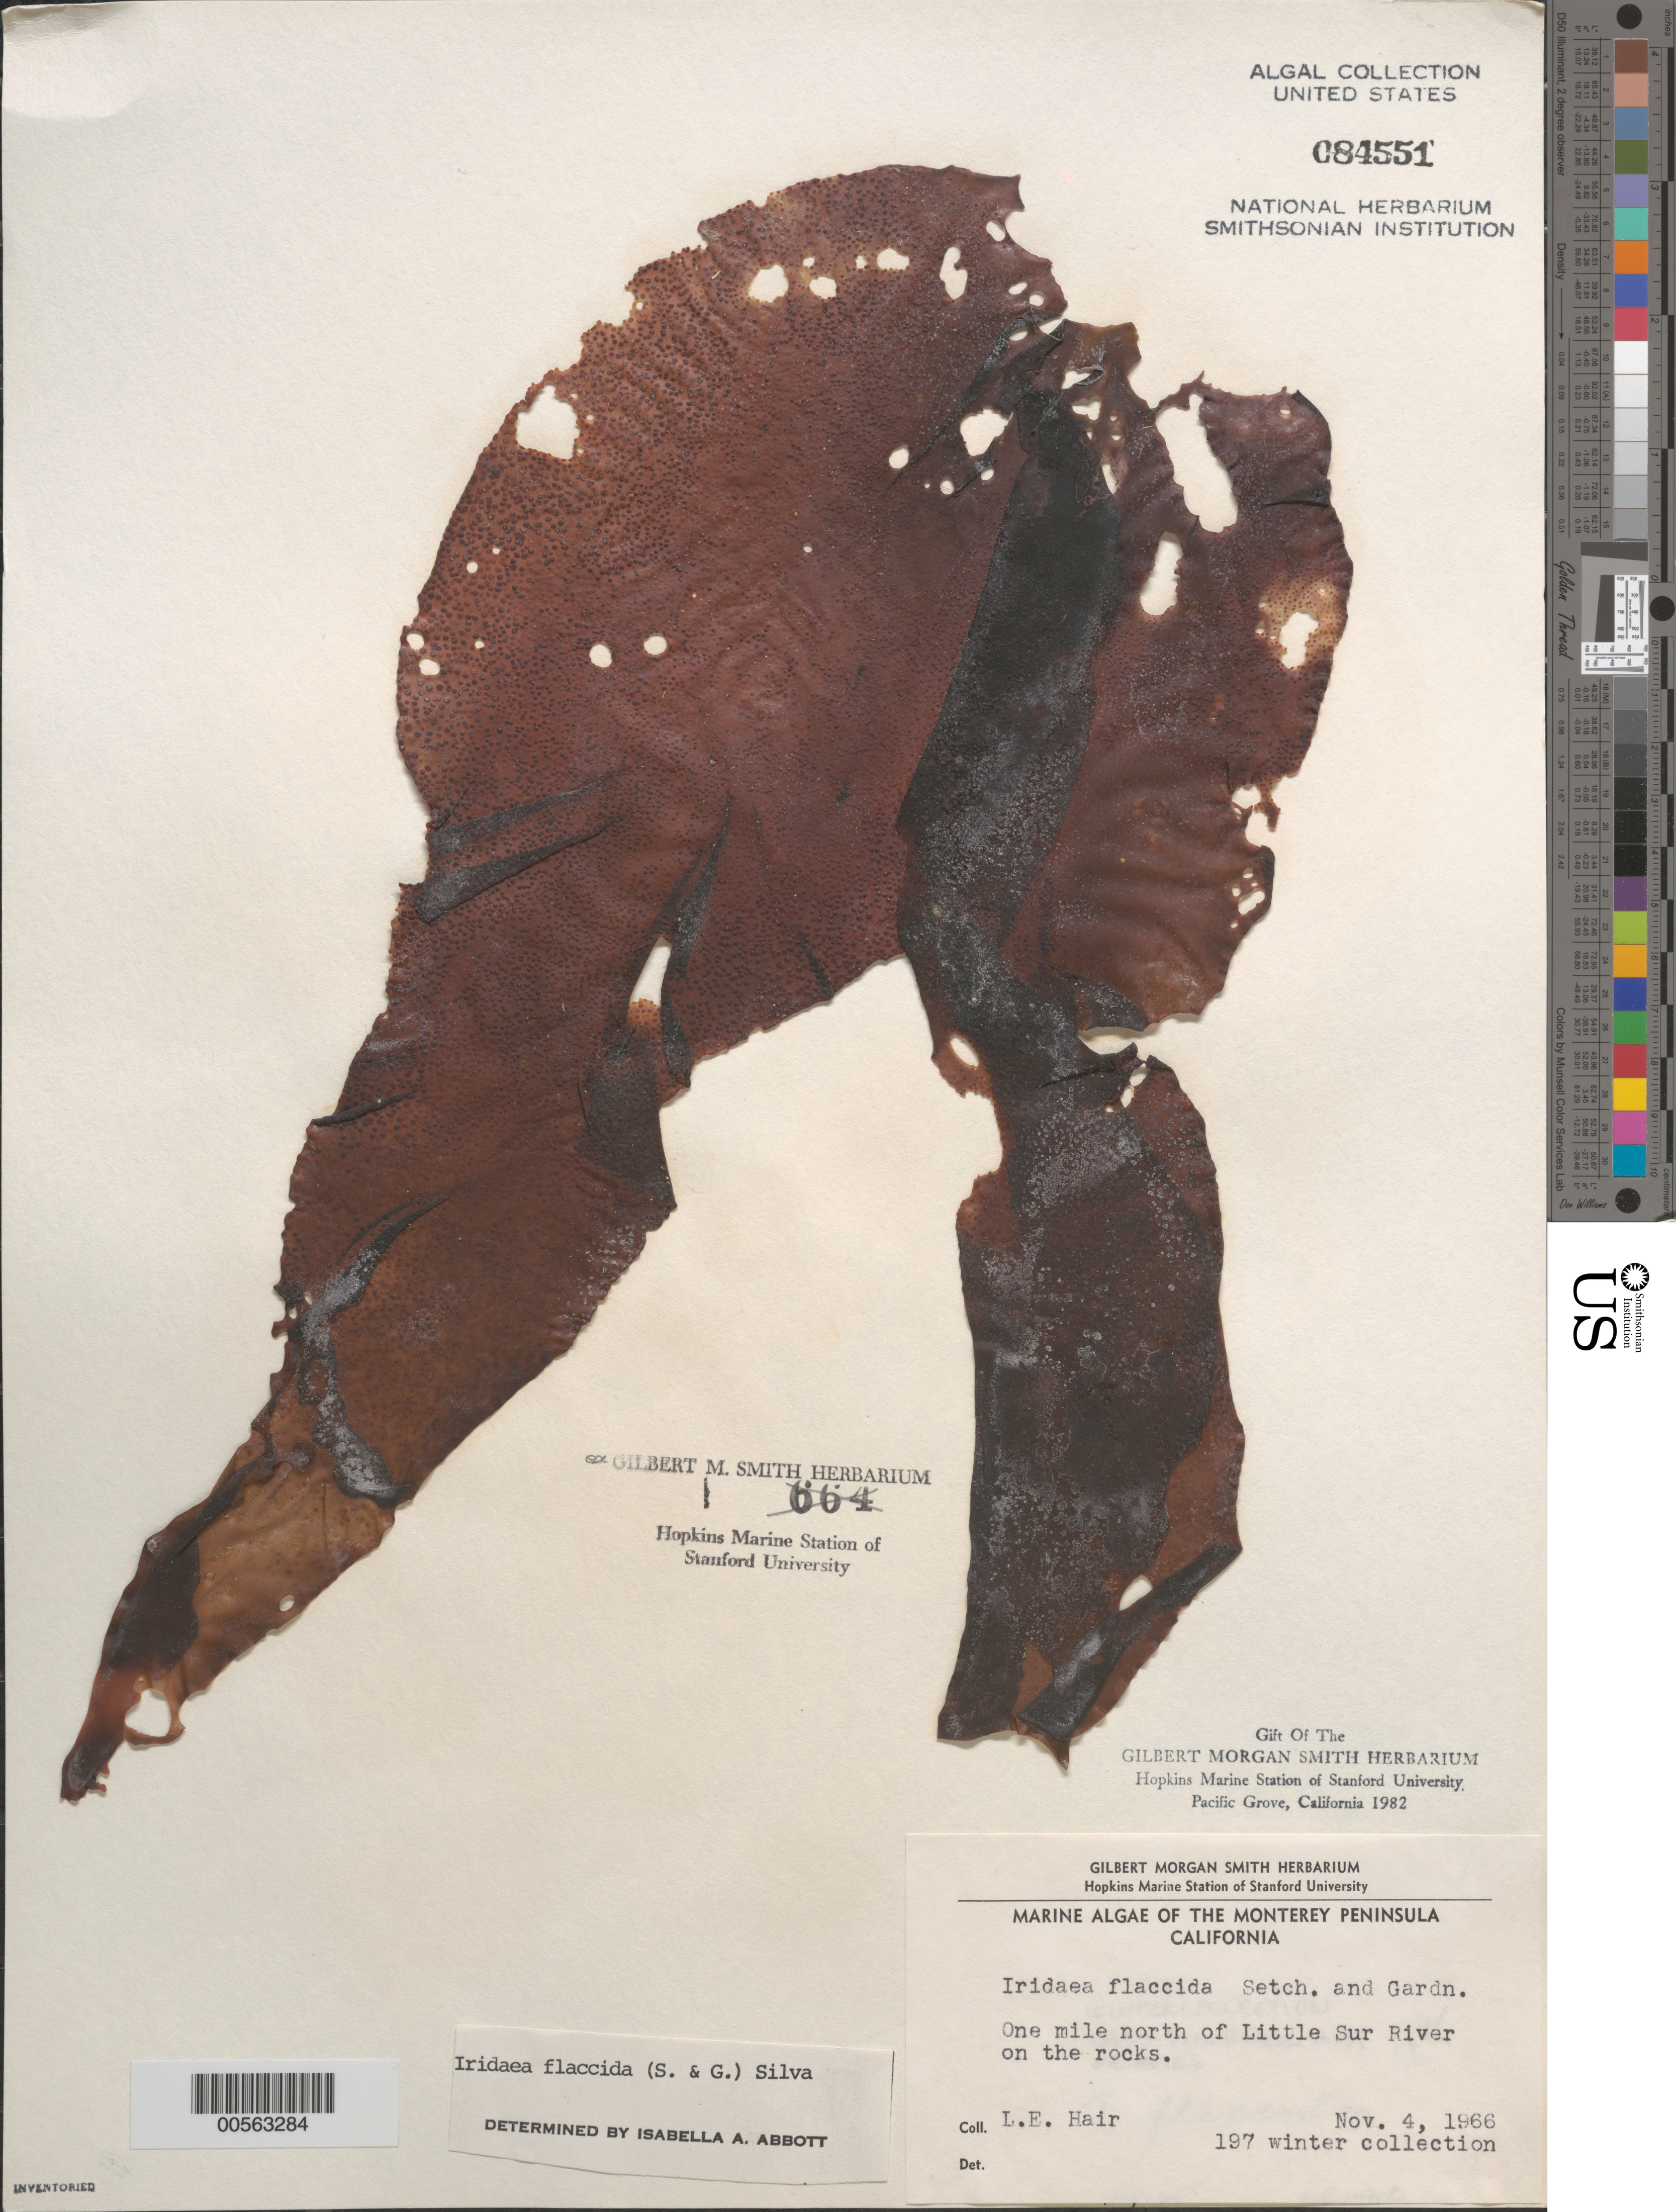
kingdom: Plantae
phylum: Rhodophyta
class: Florideophyceae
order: Gigartinales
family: Gigartinaceae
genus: Mazzaella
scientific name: Mazzaella flaccida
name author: (Setchell & N.L. Gardner) Fredericq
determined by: Algae name updating Project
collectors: L. Hair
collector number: Leh 197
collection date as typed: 04 Nov 1966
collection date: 1966-11-04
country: United States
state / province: California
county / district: Monterey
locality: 1 mile north of Little Sur River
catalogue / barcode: US 84551